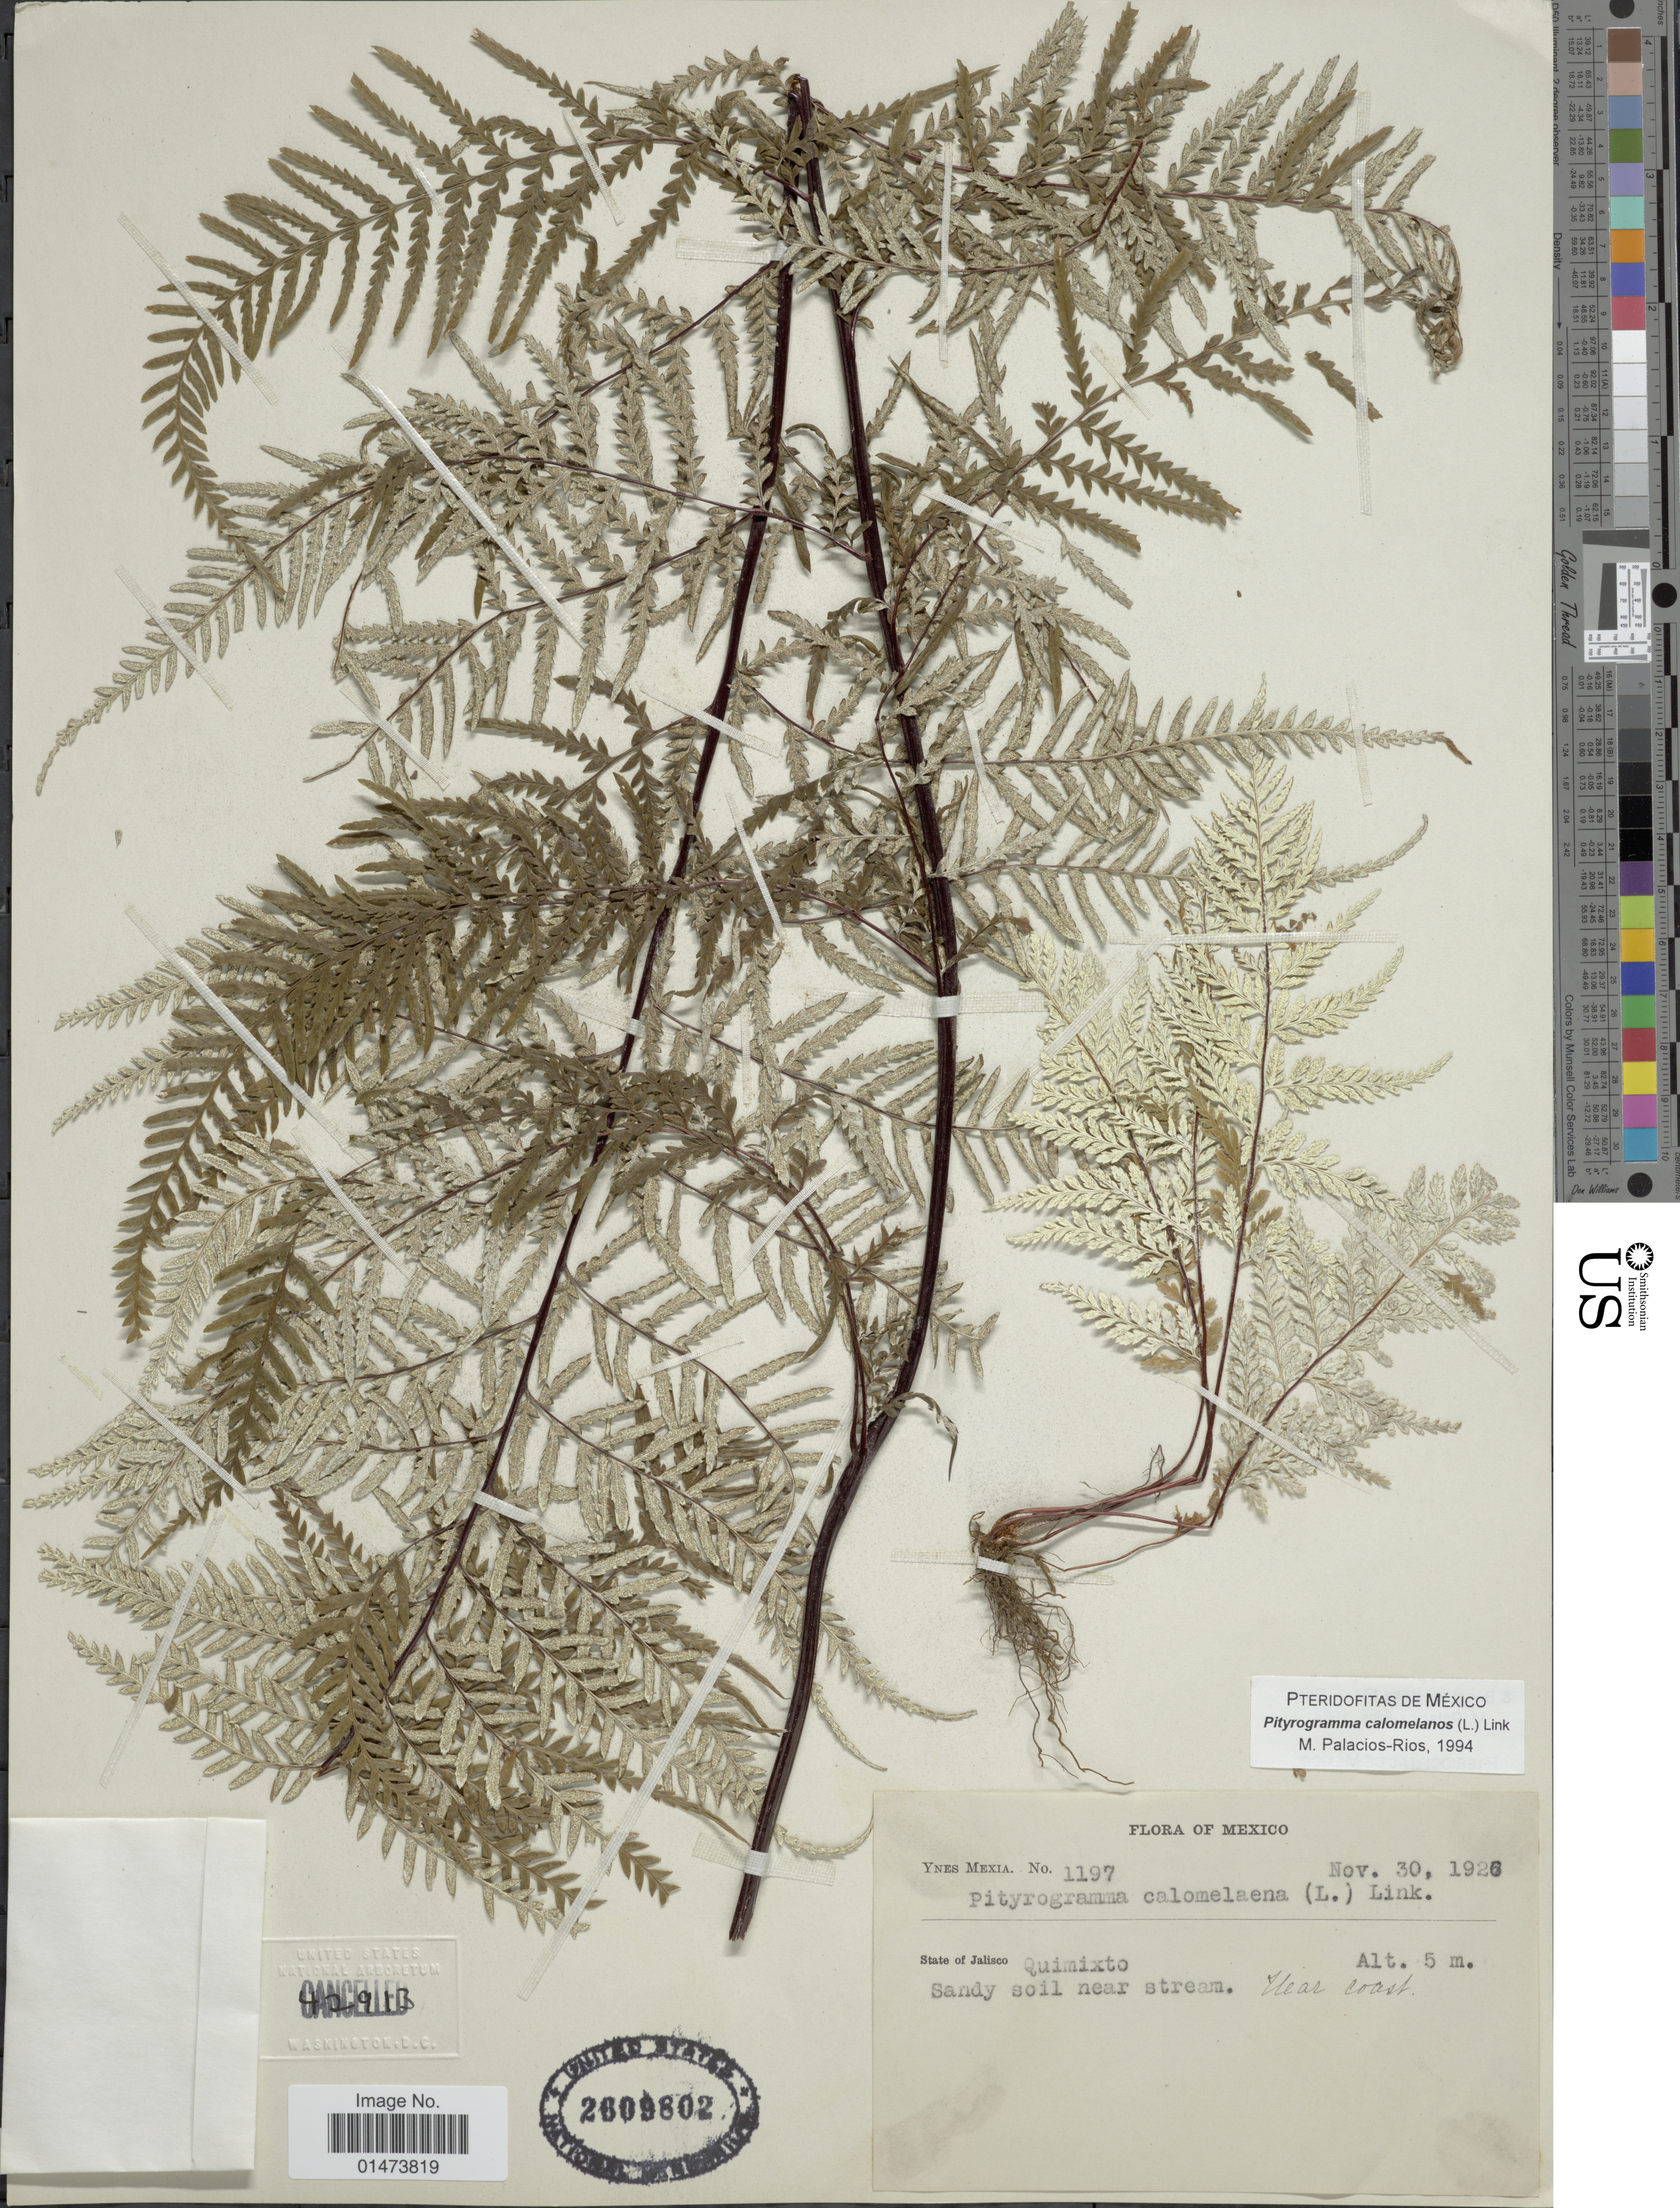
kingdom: Plantae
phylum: Tracheophyta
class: Polypodiopsida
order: Polypodiales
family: Pteridaceae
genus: Pityrogramma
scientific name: Pityrogramma calomelanos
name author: (L.) Link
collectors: Y. Mexia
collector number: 1197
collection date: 1926-11-30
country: Jamaica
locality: Quimixto, Sandy Soil near stream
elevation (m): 5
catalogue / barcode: US 2609802